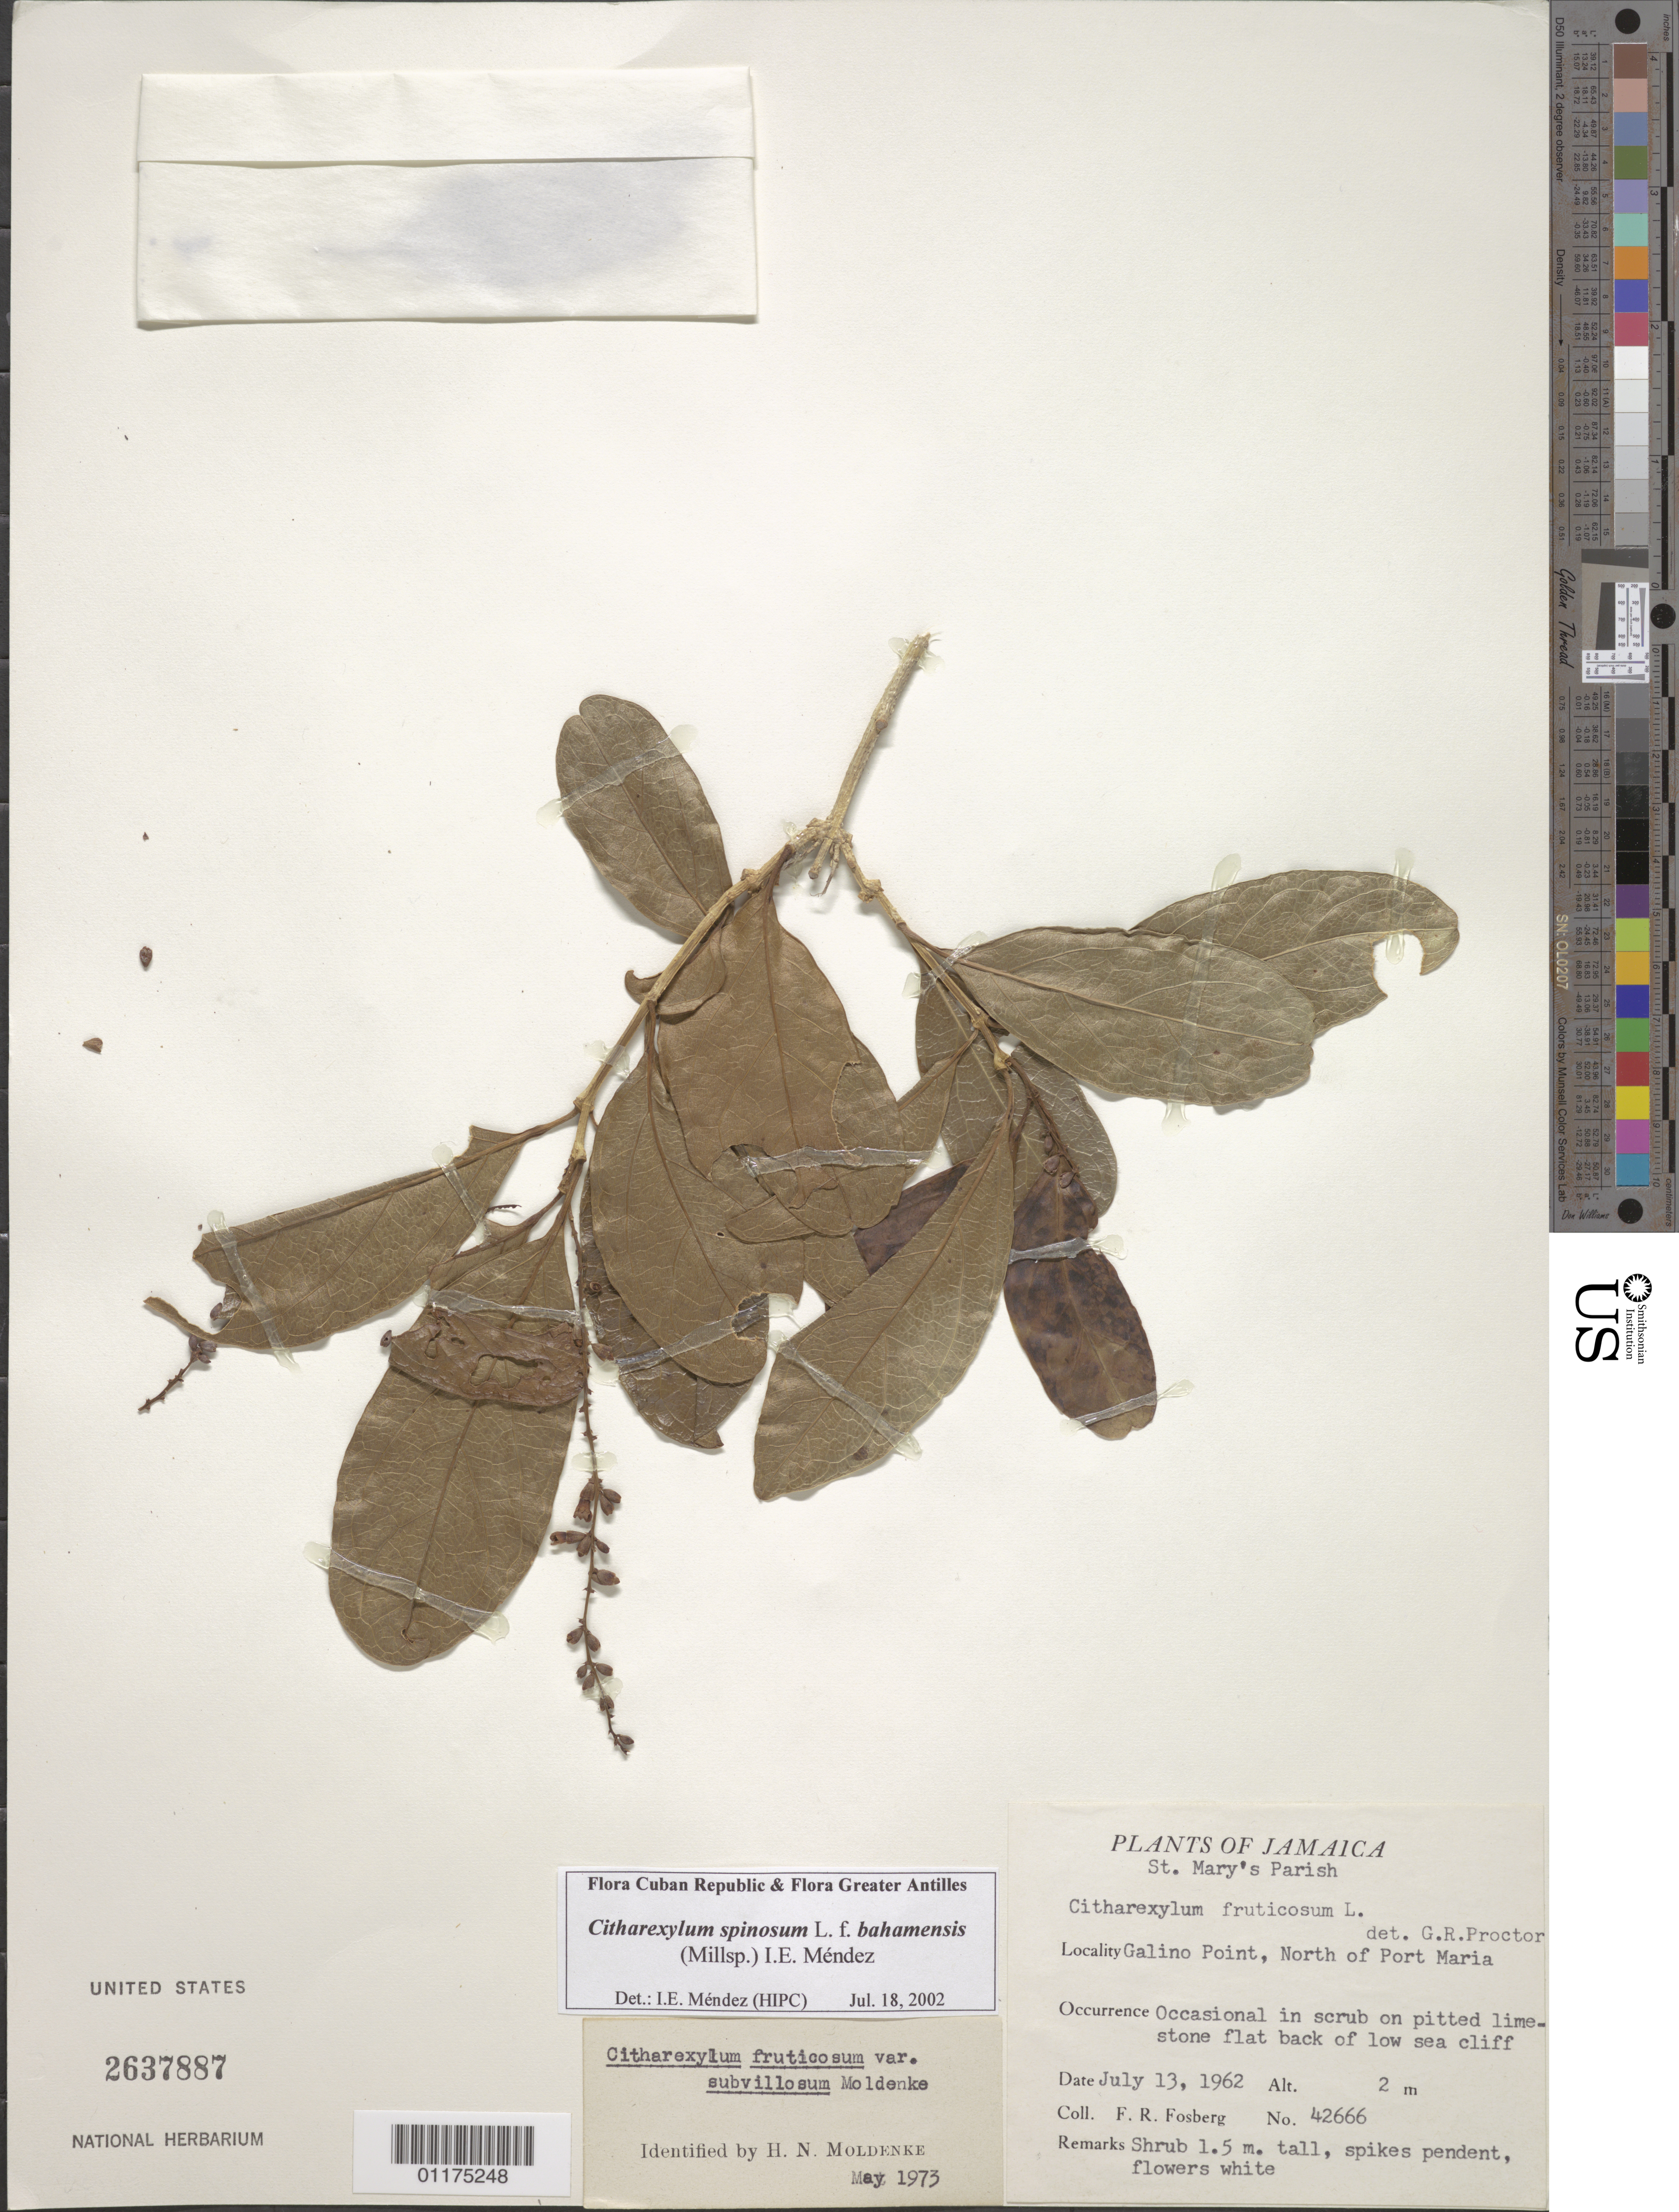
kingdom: Plantae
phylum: Tracheophyta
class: Magnoliopsida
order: Lamiales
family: Verbenaceae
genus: Citharexylum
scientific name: Citharexylum spinosum f. bahamensis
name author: (Millsp.) I.E. Méndez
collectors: F. R. Fosberg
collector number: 42666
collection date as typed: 13 Jul 1962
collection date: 1962-07-13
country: Jamaica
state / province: Saint Mary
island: Jamaica I.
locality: Galino Point, North of Port Maria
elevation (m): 2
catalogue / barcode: US 2637887